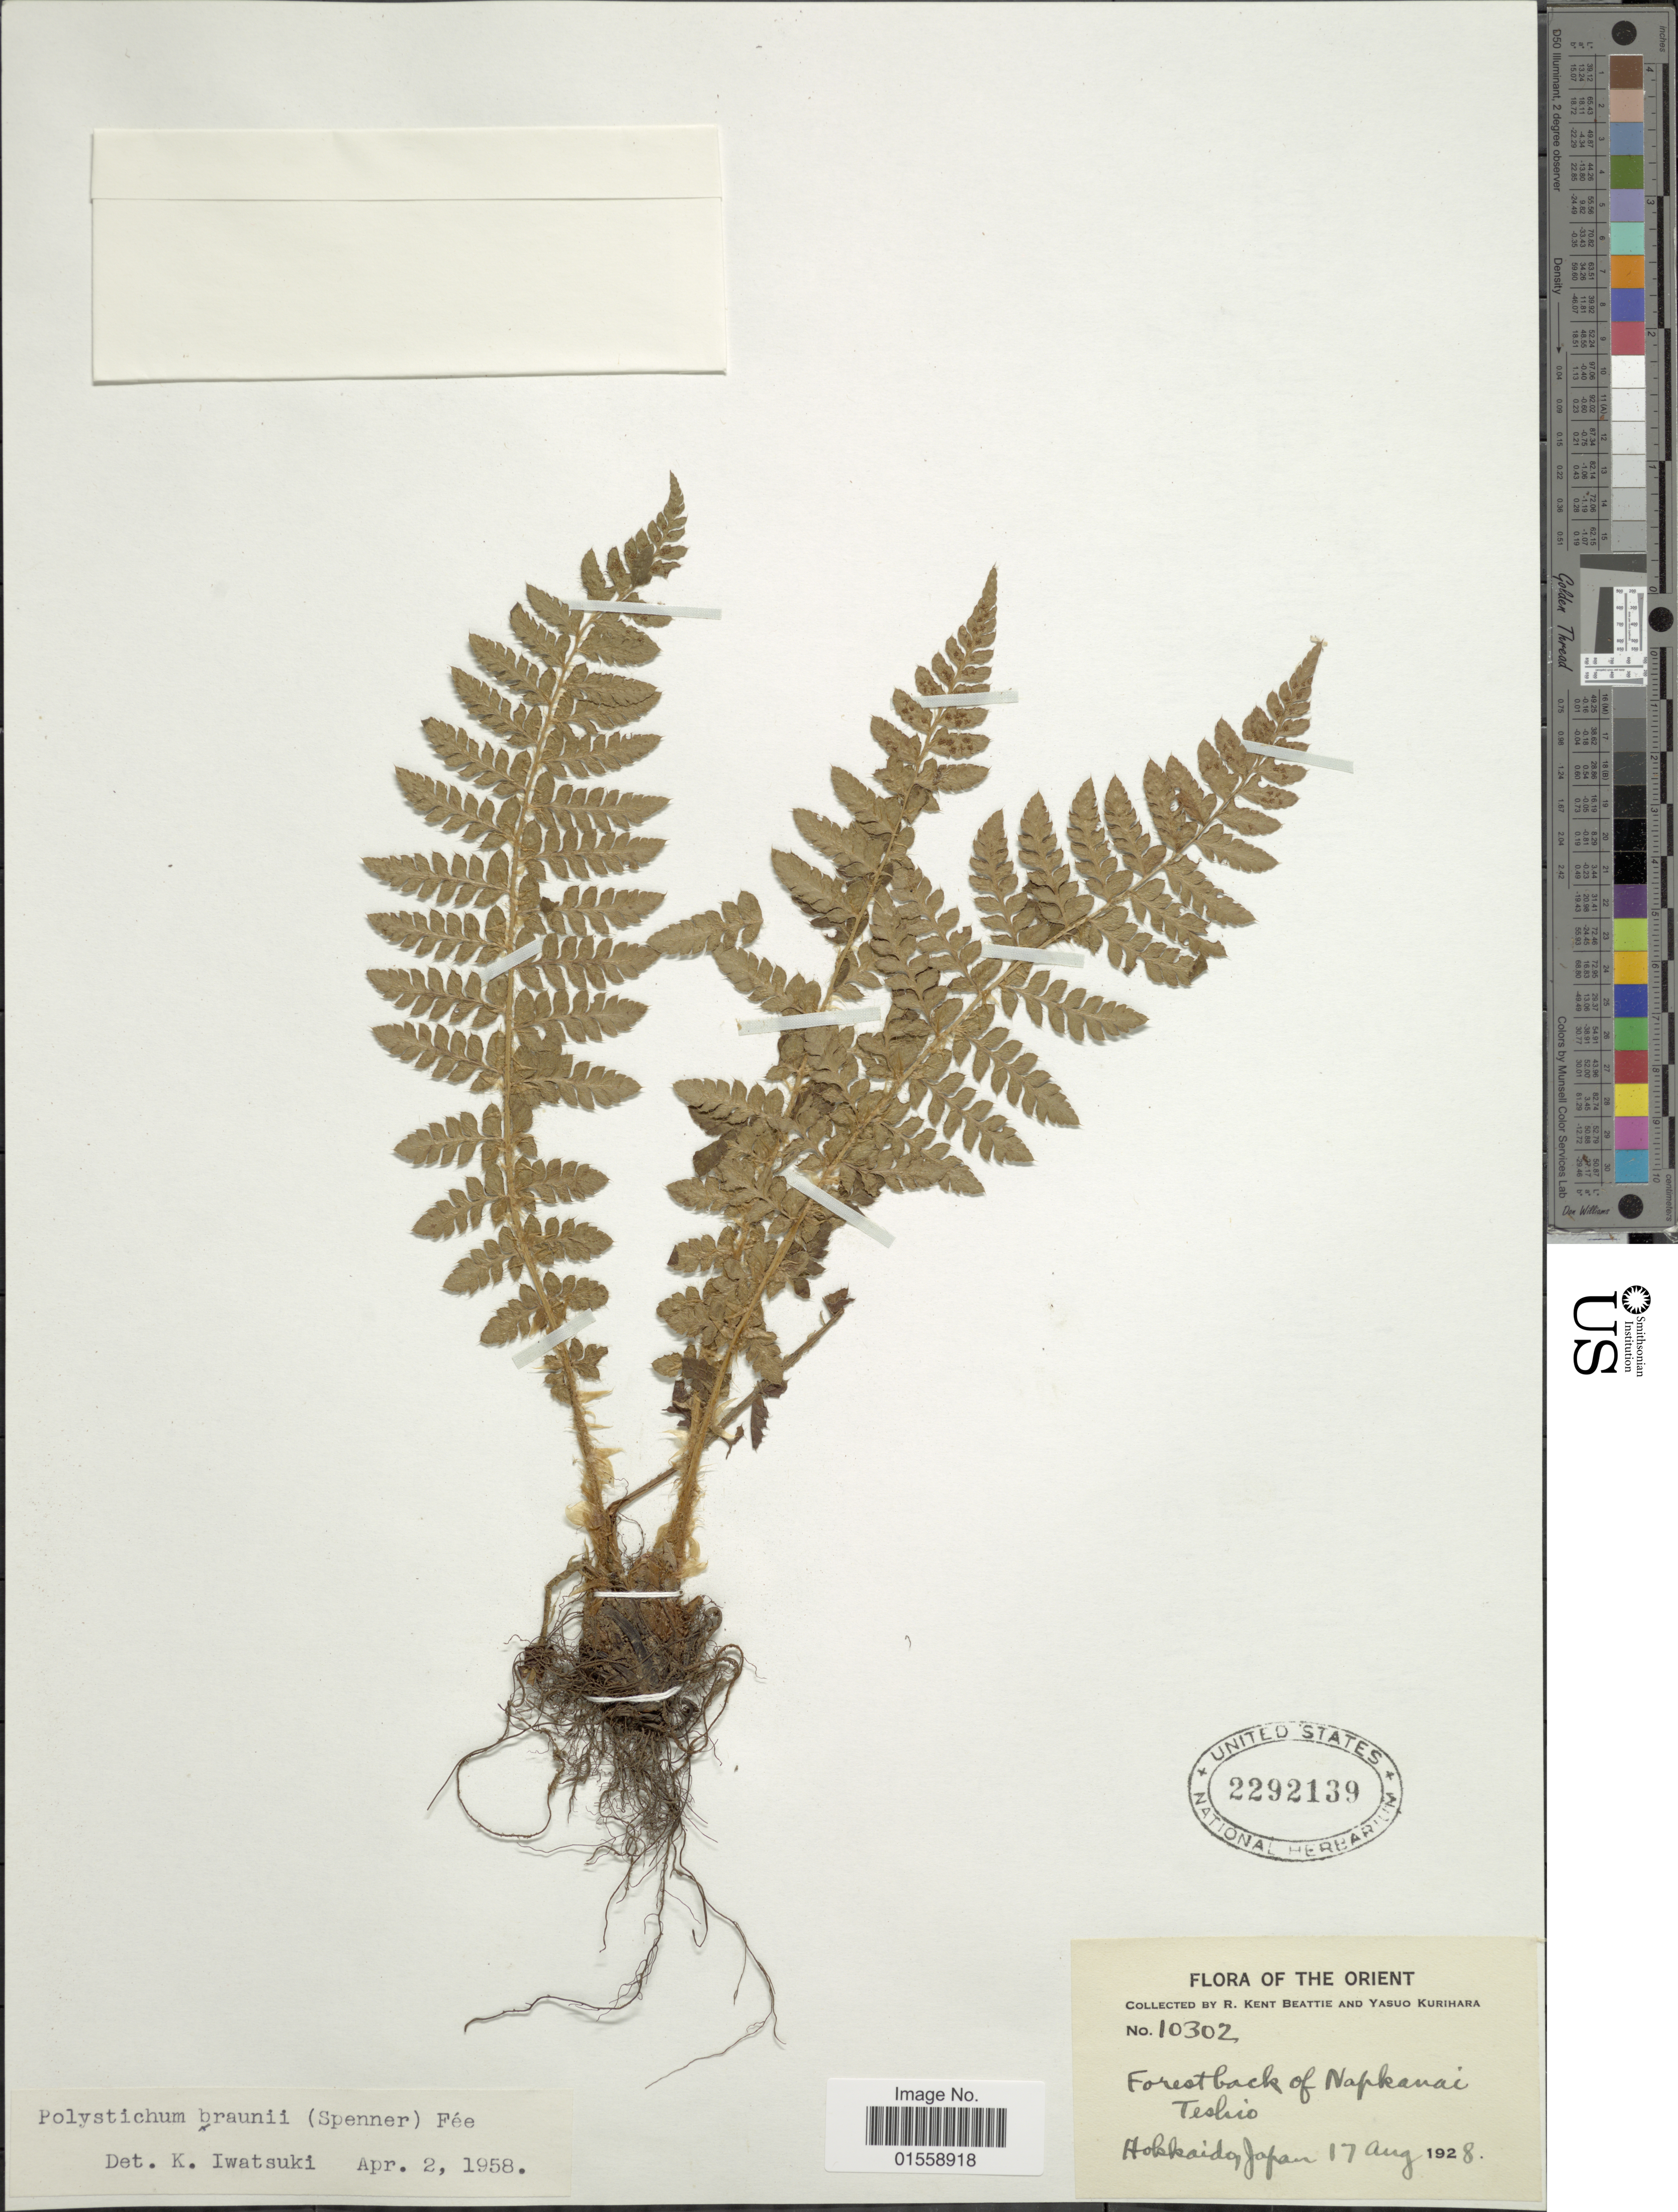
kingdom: Plantae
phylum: Tracheophyta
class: Polypodiopsida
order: Polypodiales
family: Dryopteridaceae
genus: Polystichum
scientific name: Polystichum braunii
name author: (Spenn.) Fée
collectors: R. K. Beattie & Y. Kurihara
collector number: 10302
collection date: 1928-08-17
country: Japan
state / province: Hokkaidō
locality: The Orient, forest back of Napkanai Teshio.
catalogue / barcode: US 2292139